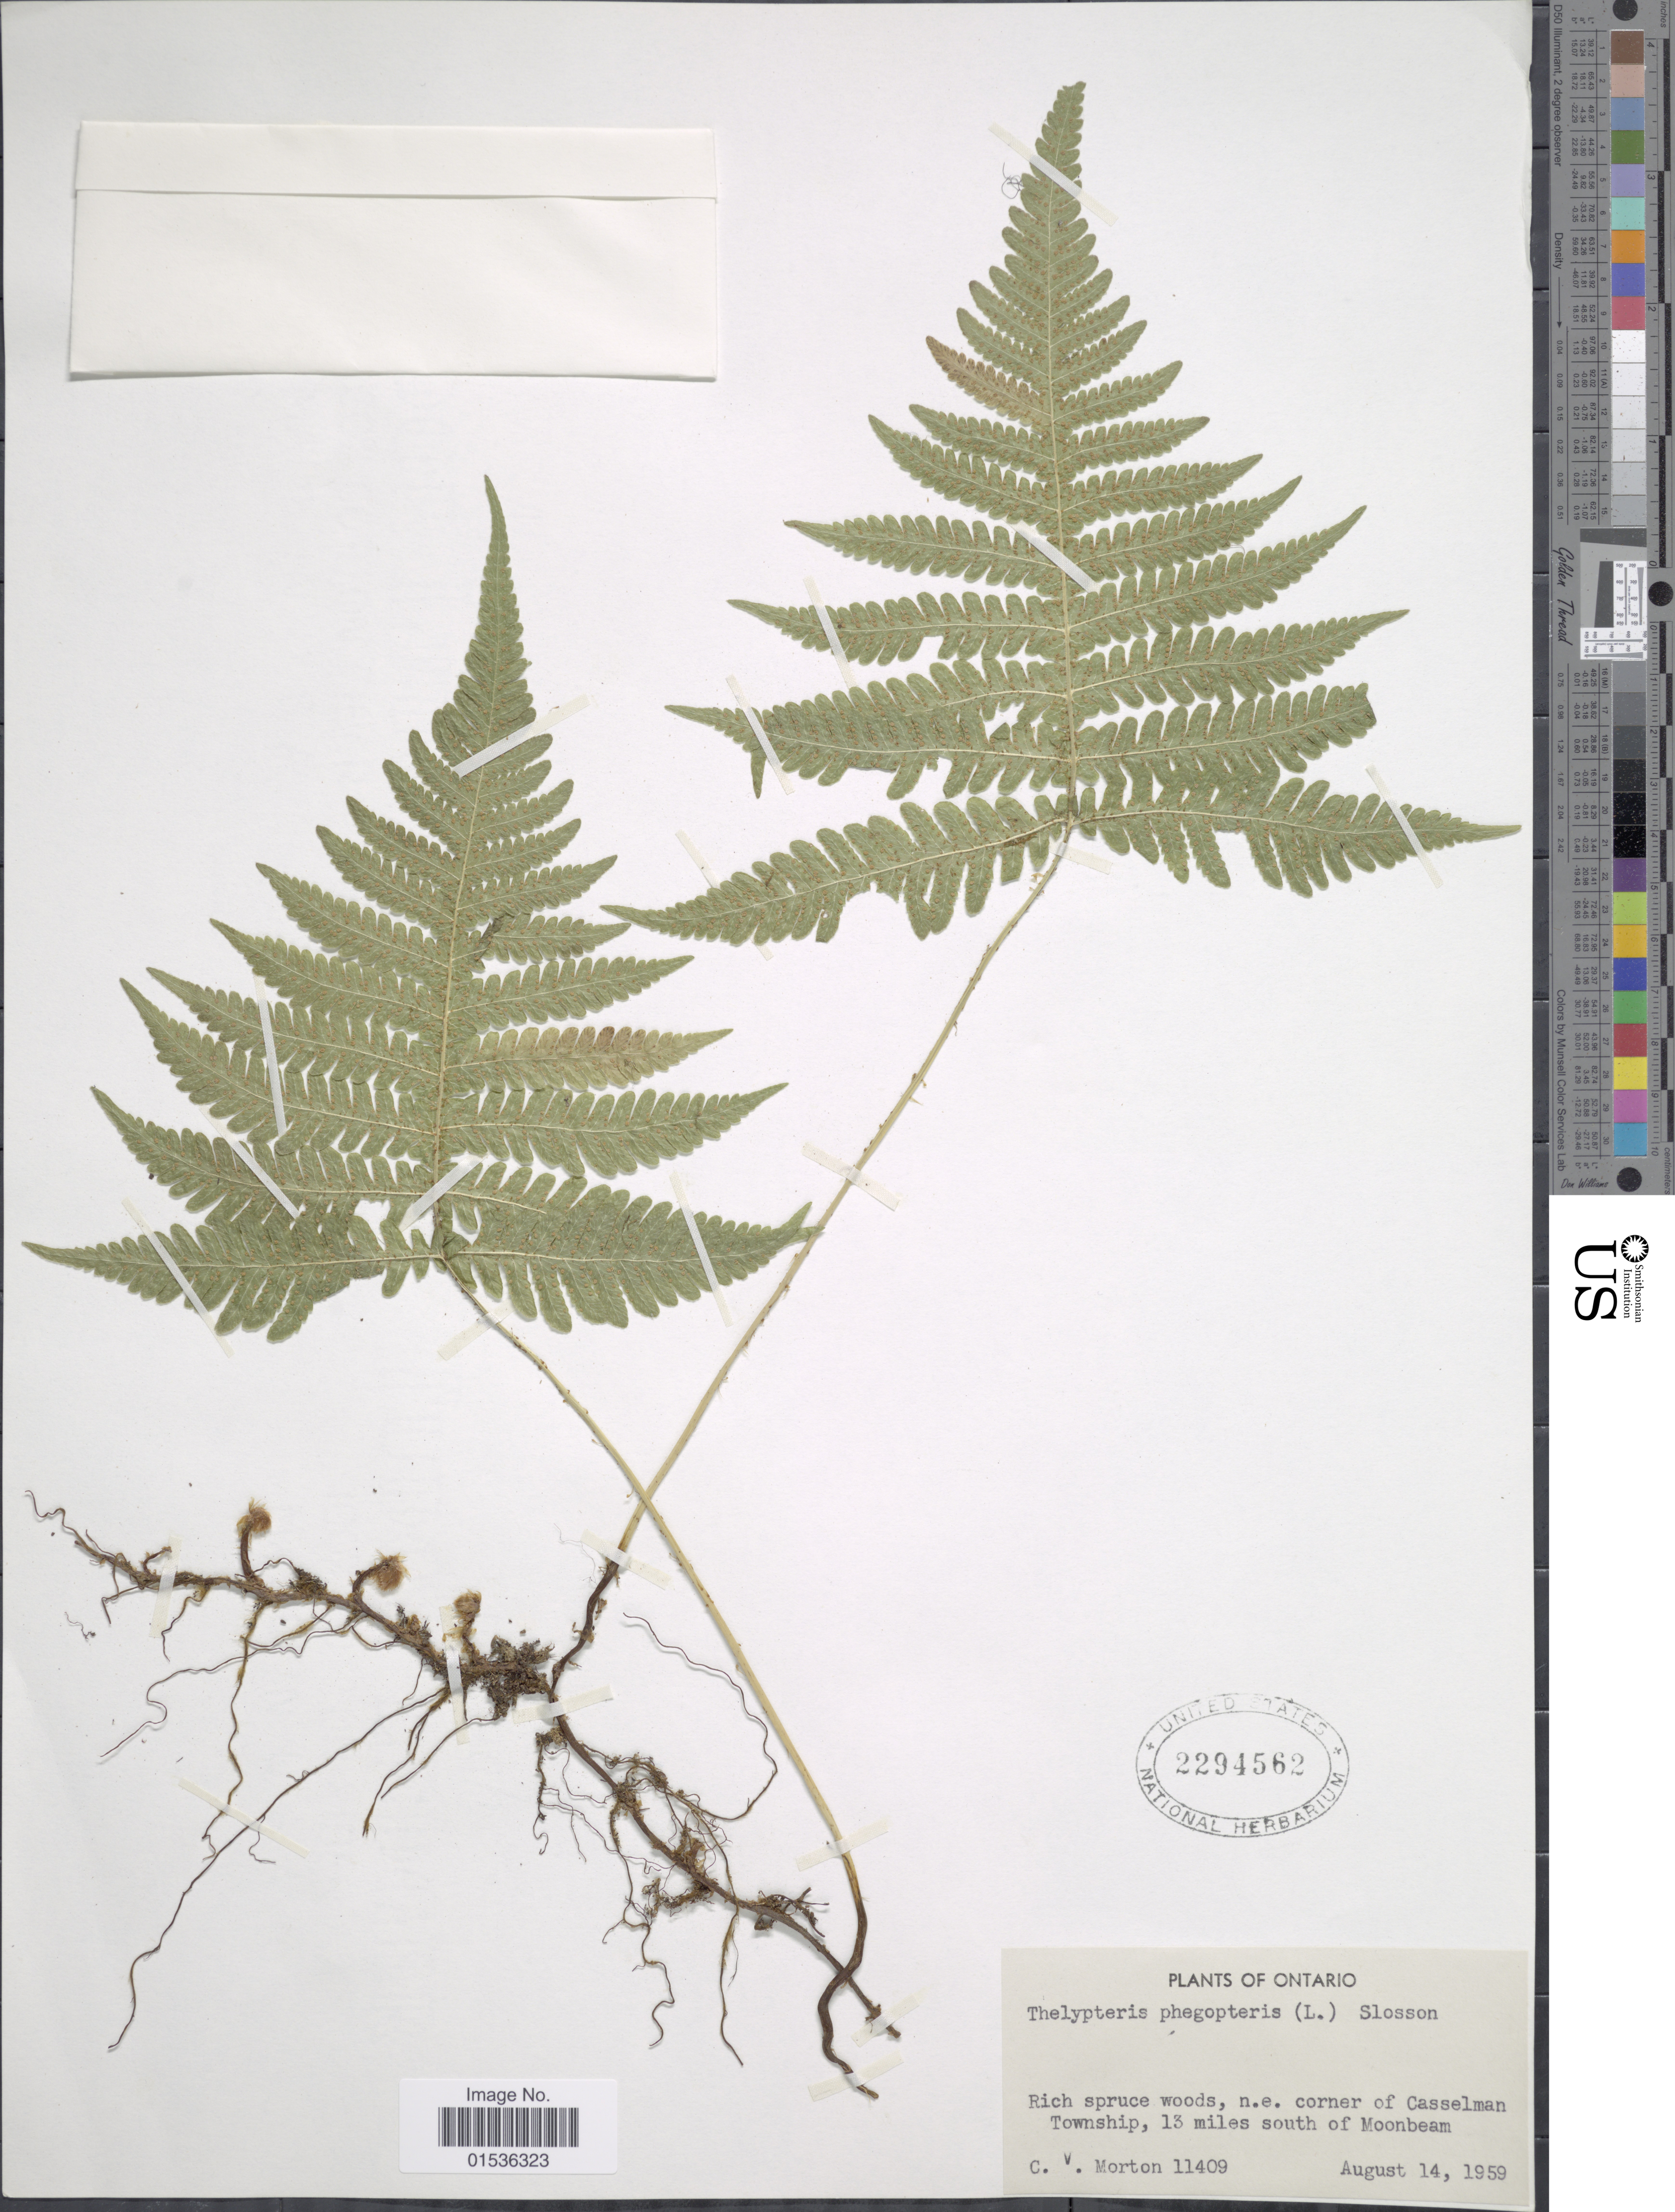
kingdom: Plantae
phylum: Tracheophyta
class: Polypodiopsida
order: Polypodiales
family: Thelypteridaceae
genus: Phegopteris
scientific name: Phegopteris connectilis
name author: (Michx.) Watt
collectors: C. V. Morton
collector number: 11409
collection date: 1959-08-14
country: Canada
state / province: Ontario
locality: Ontario, n.e. corner of Casselman Township, 13 miles south of Moonbeam.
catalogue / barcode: US 2294562